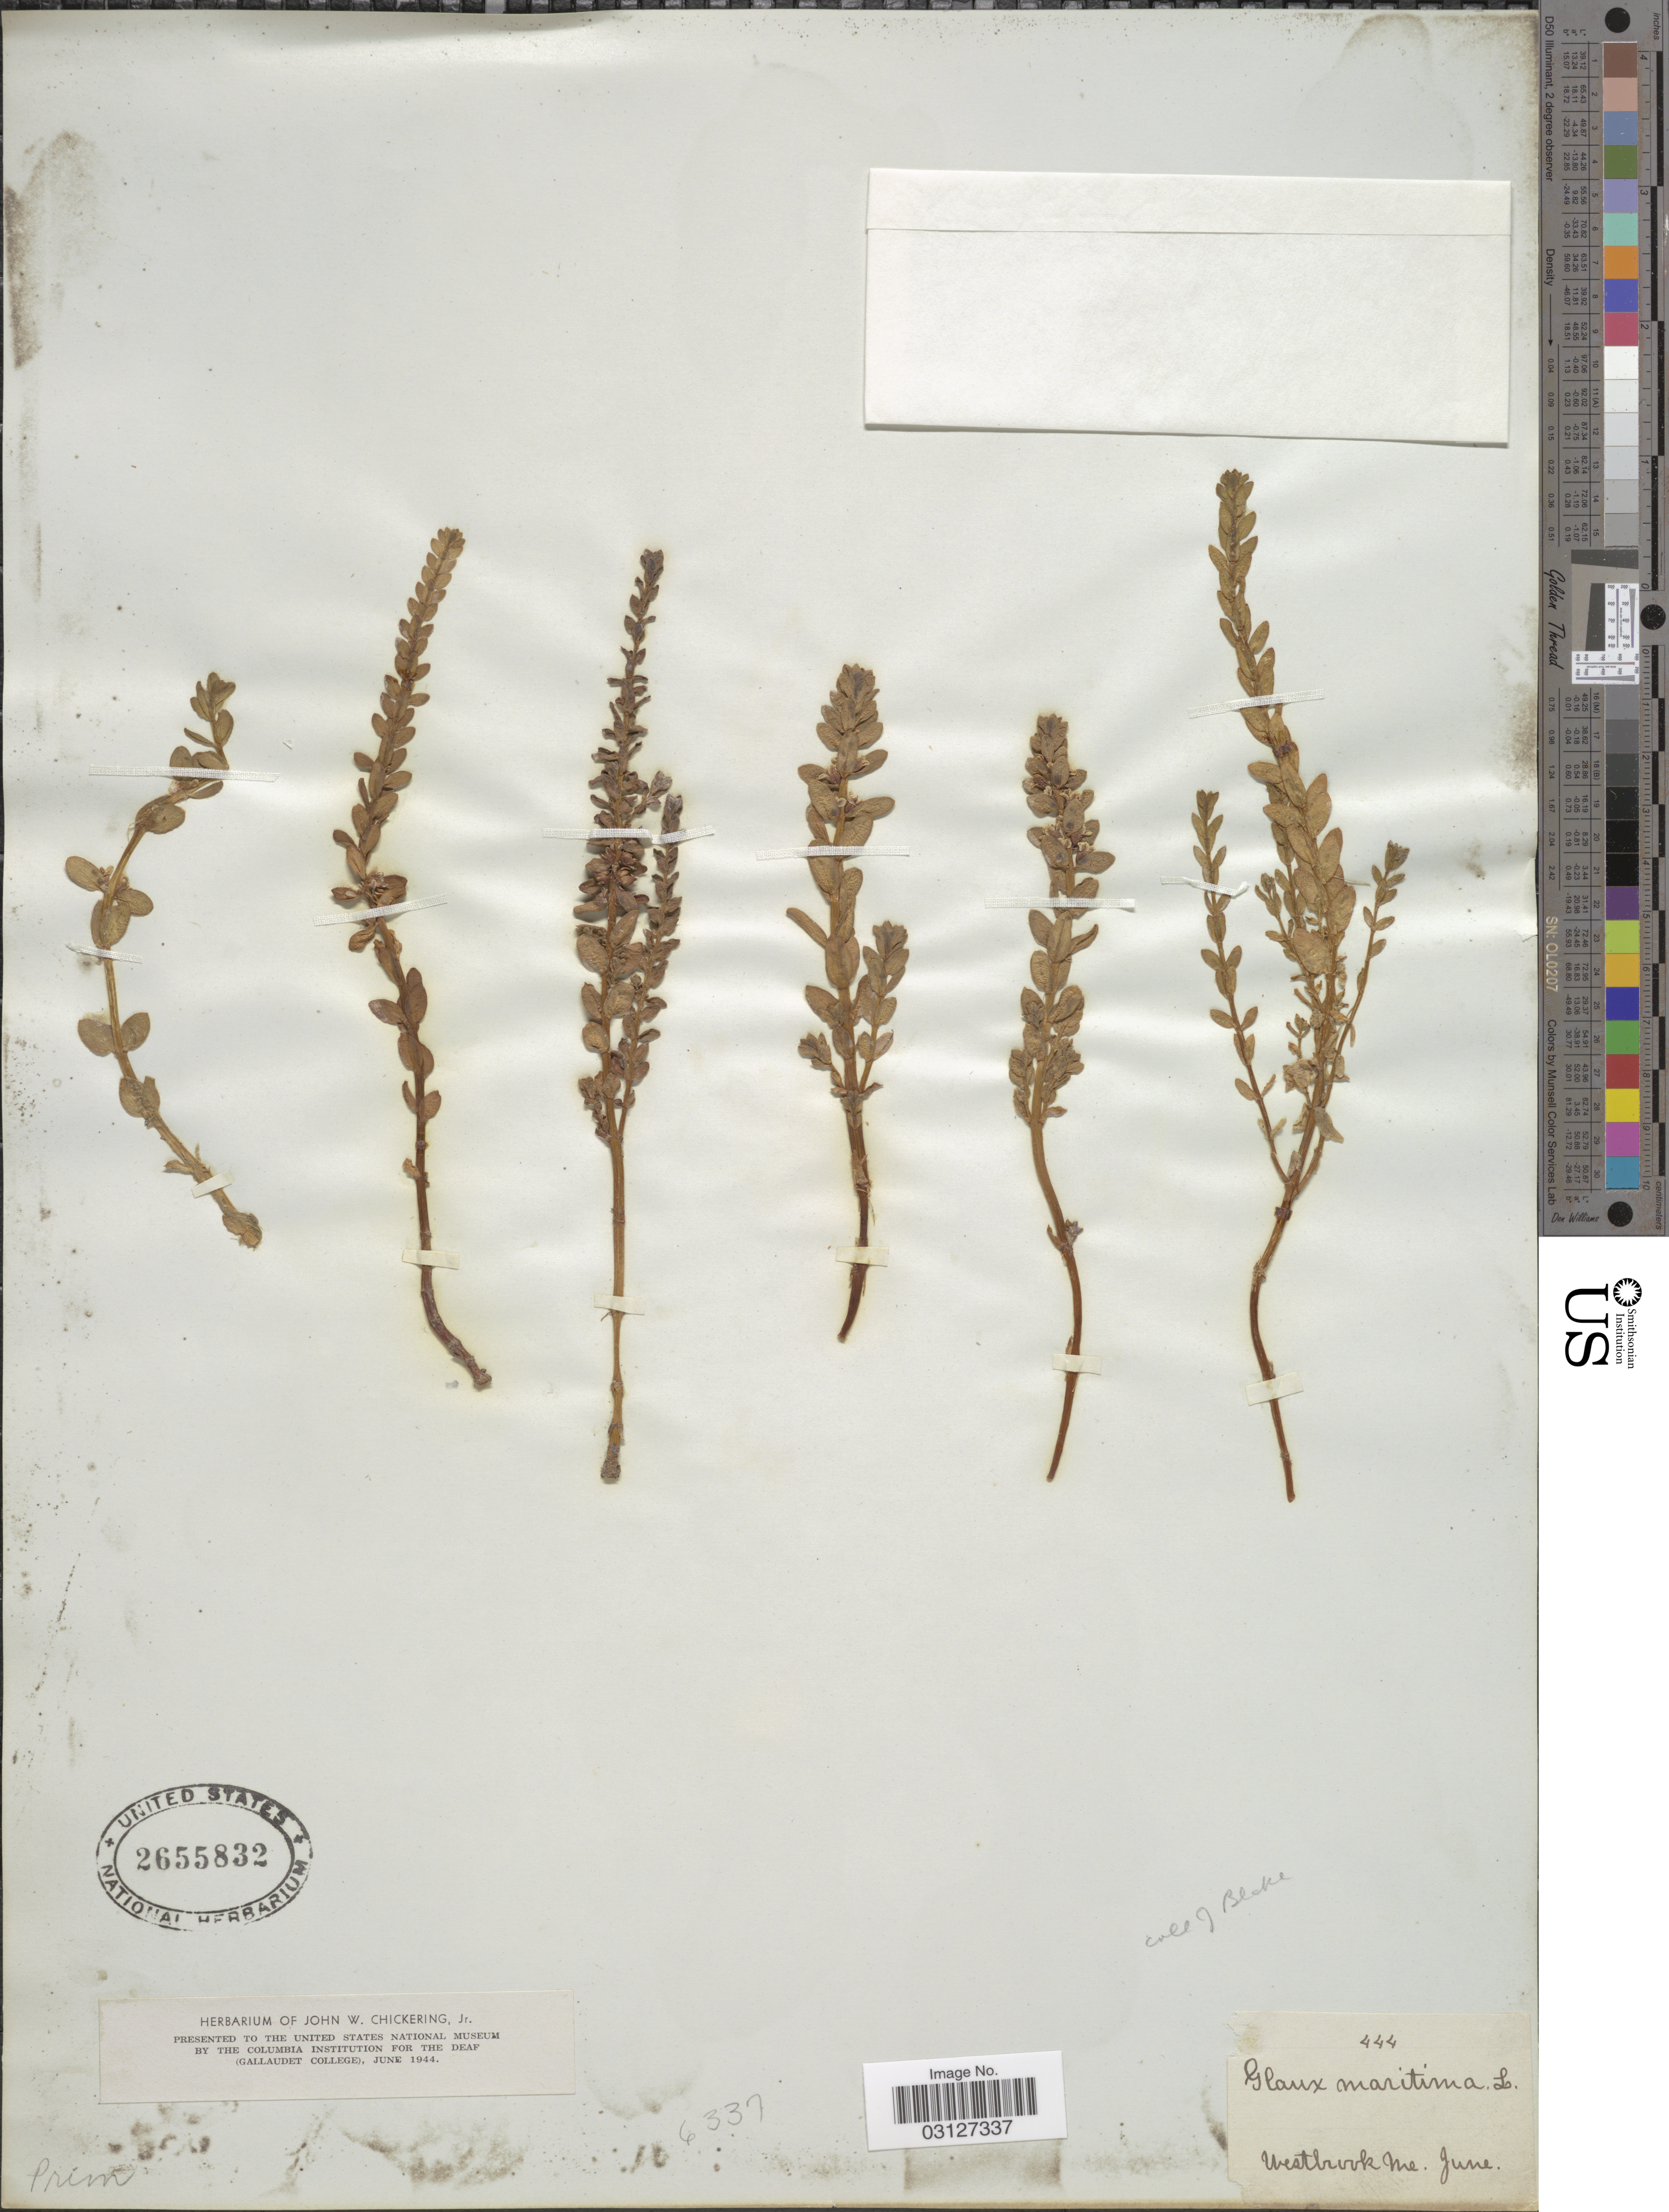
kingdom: Plantae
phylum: Tracheophyta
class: Magnoliopsida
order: Ericales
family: Primulaceae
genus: Glaux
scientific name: Glaux maritima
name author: L.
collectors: J. Blake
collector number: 444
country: United States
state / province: Missouri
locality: Westbrook.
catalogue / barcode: US 2655832